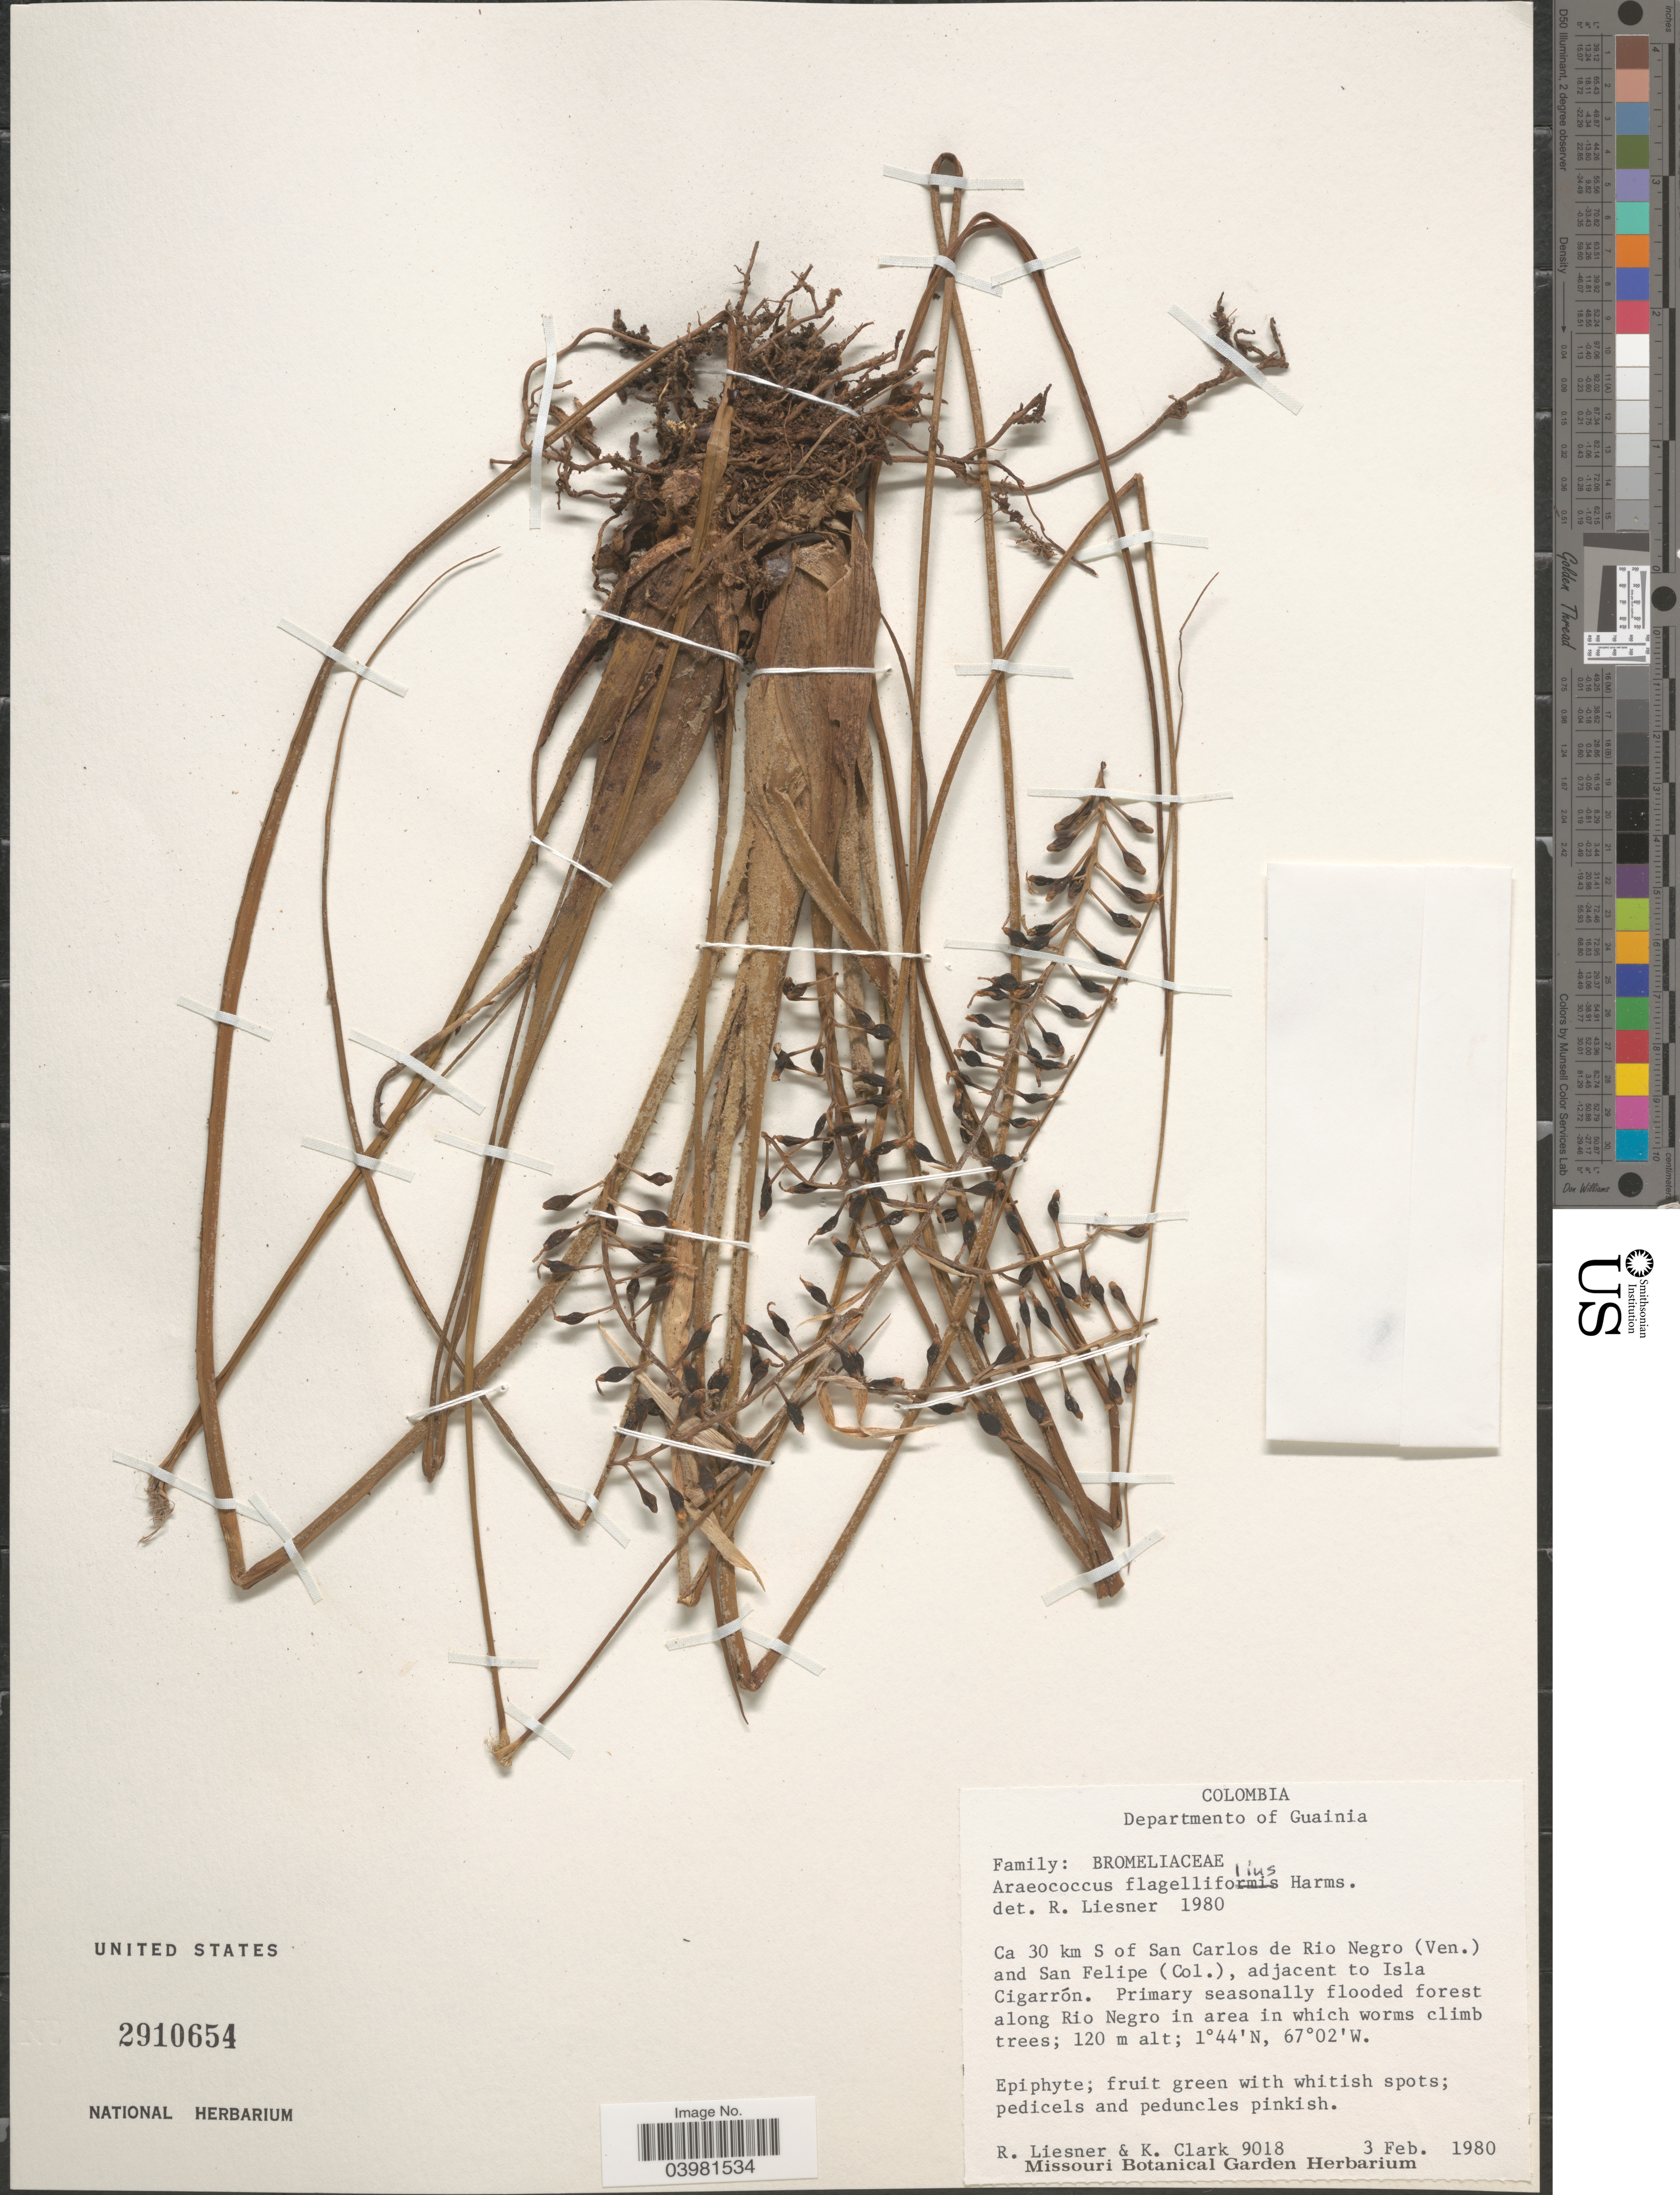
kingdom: Plantae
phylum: Tracheophyta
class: Liliopsida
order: Poales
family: Bromeliaceae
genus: Araeococcus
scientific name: Araeococcus flagellifolius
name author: Harms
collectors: R. L. Liesner & K. Clark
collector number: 9018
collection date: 1980-02-03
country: Colombia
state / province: Guainía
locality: Departamento of Guainia. Ca 30 km S of San Carlos de Rio Negro (Ven.) and San Felipe (Col.), adjacent to Isla Cigarrón. Primary seasonally flooded forest along Rio Negro in area in which worms climb trees.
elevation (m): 120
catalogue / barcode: US 2910654